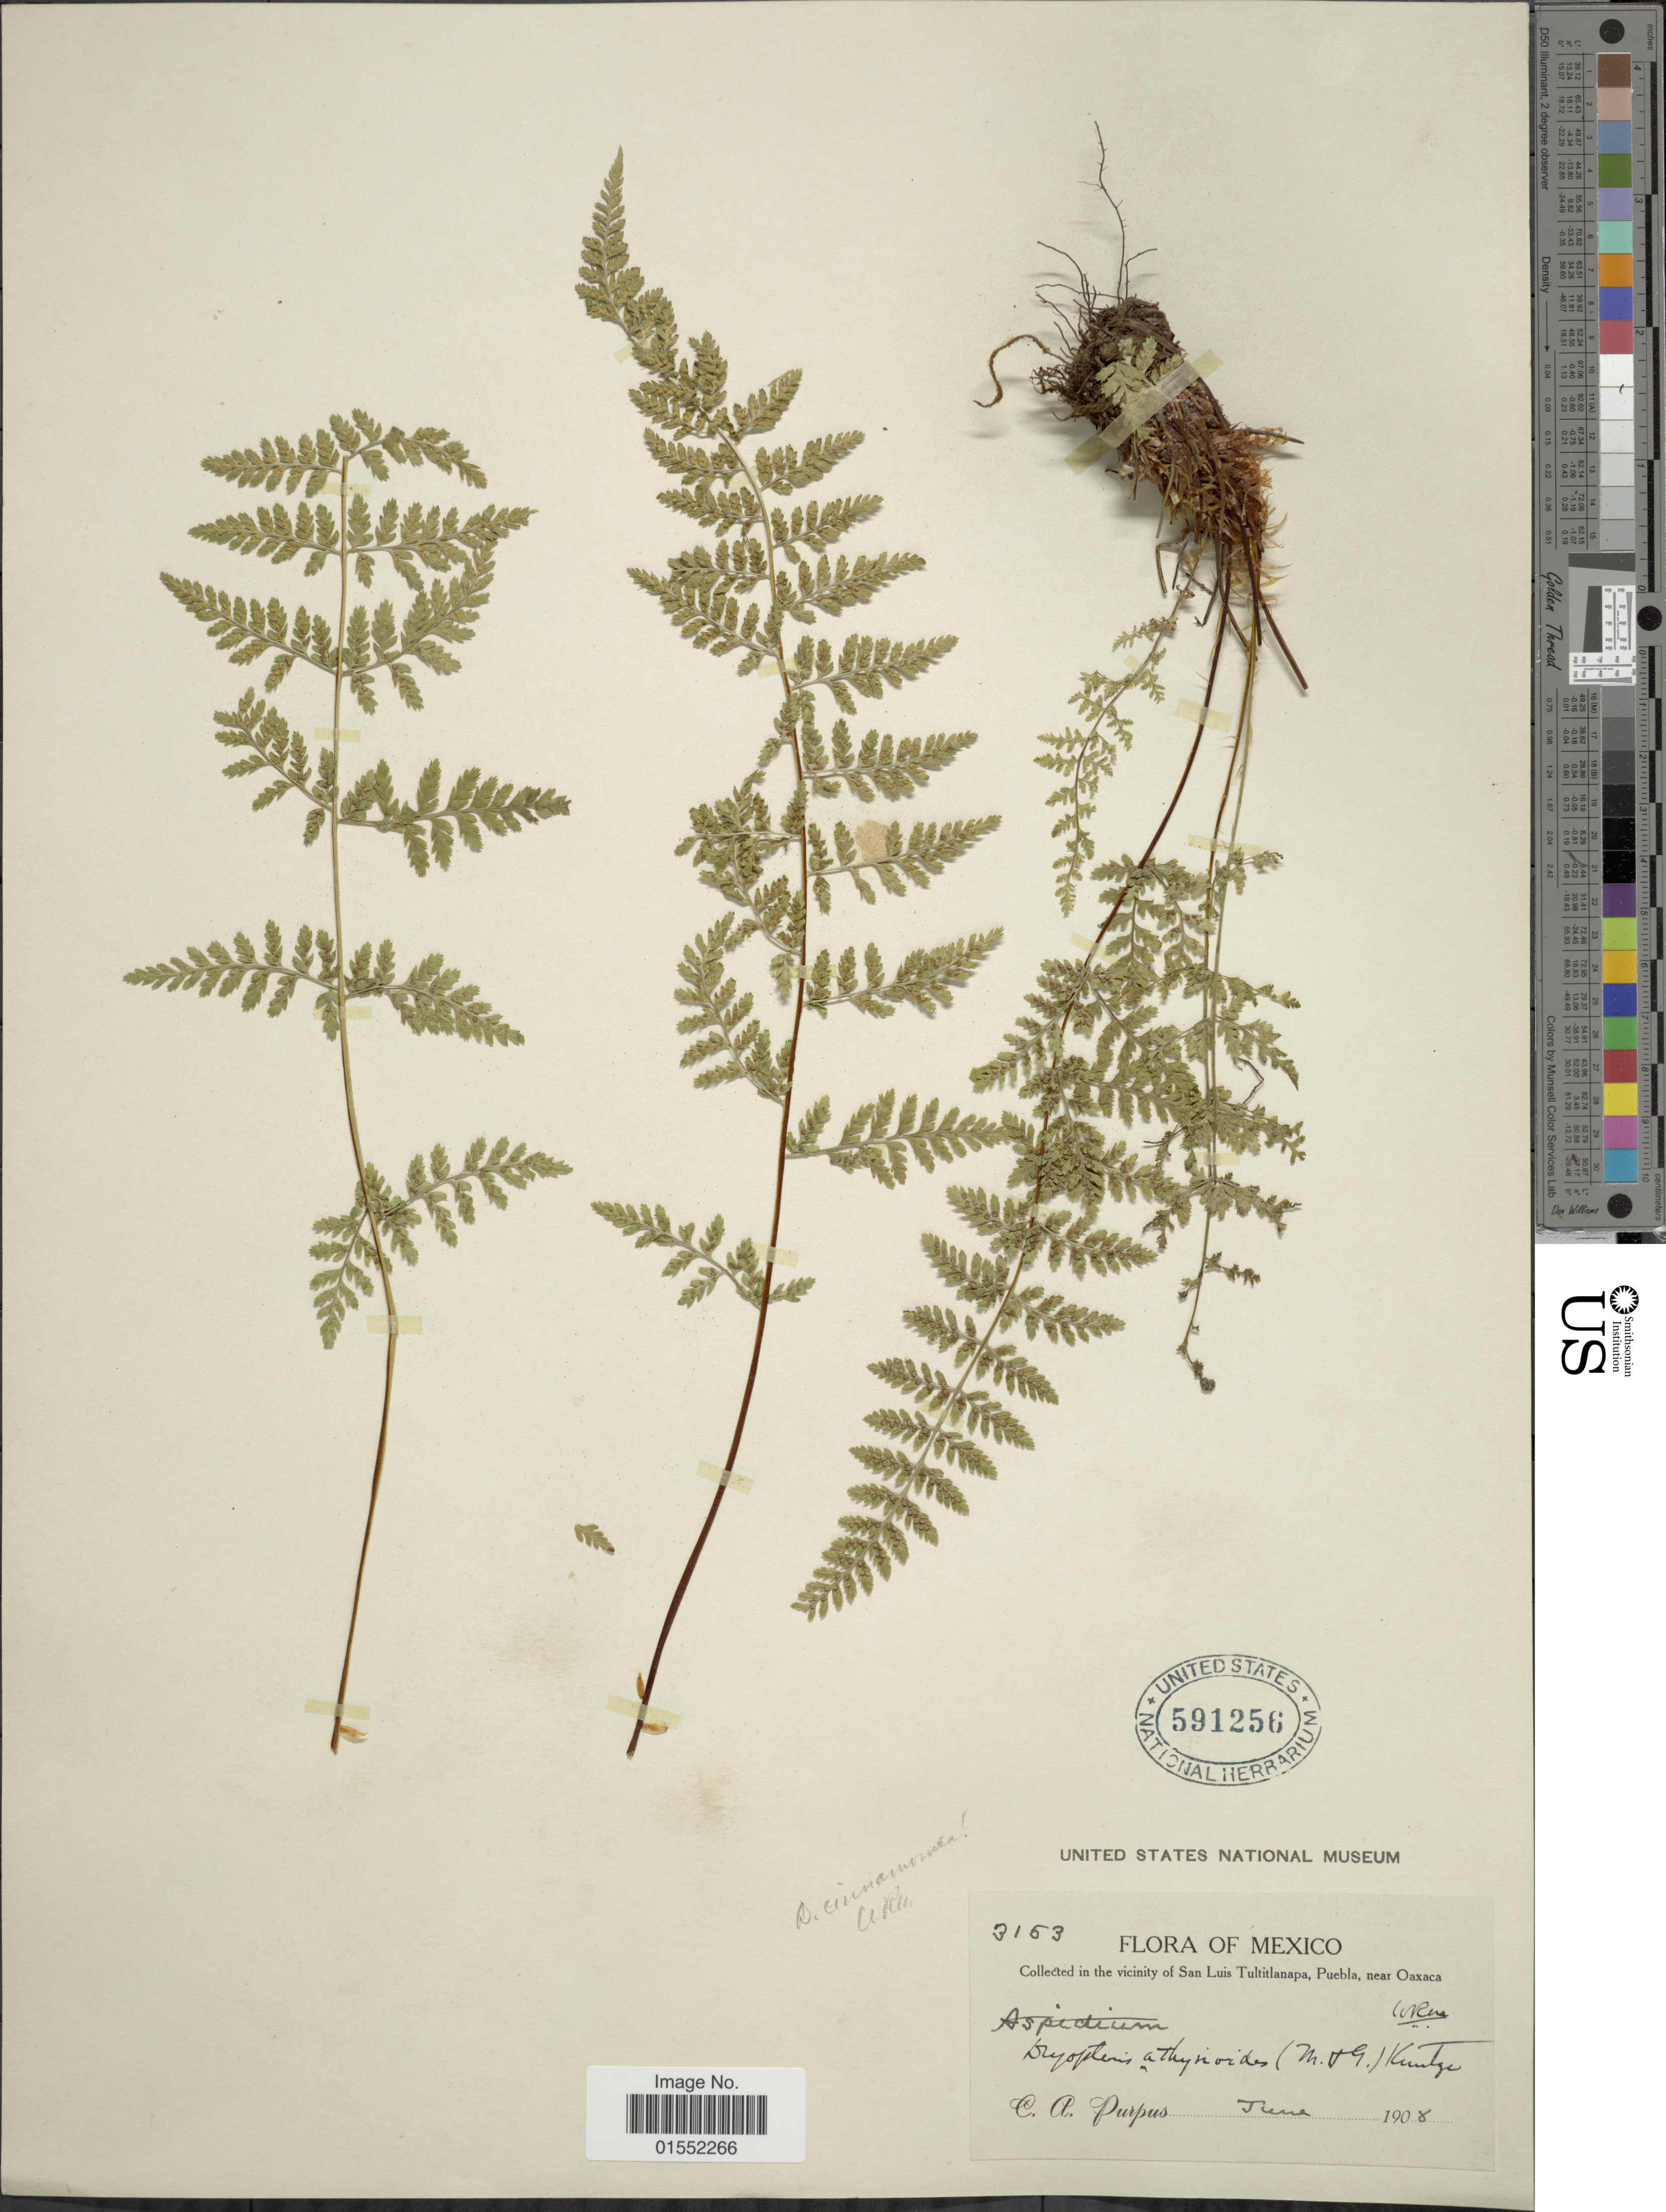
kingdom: Plantae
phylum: Tracheophyta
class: Polypodiopsida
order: Polypodiales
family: Dryopteridaceae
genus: Dryopteris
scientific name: Dryopteris cinnamomea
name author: (Cav.) C. Chr.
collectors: C. A. Purpus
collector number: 3153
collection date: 1908-06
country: Mexico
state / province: Oaxaca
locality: In the vicinity of San Luis Tultitlanapa, Puebla near Oaxaca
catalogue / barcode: US 591256